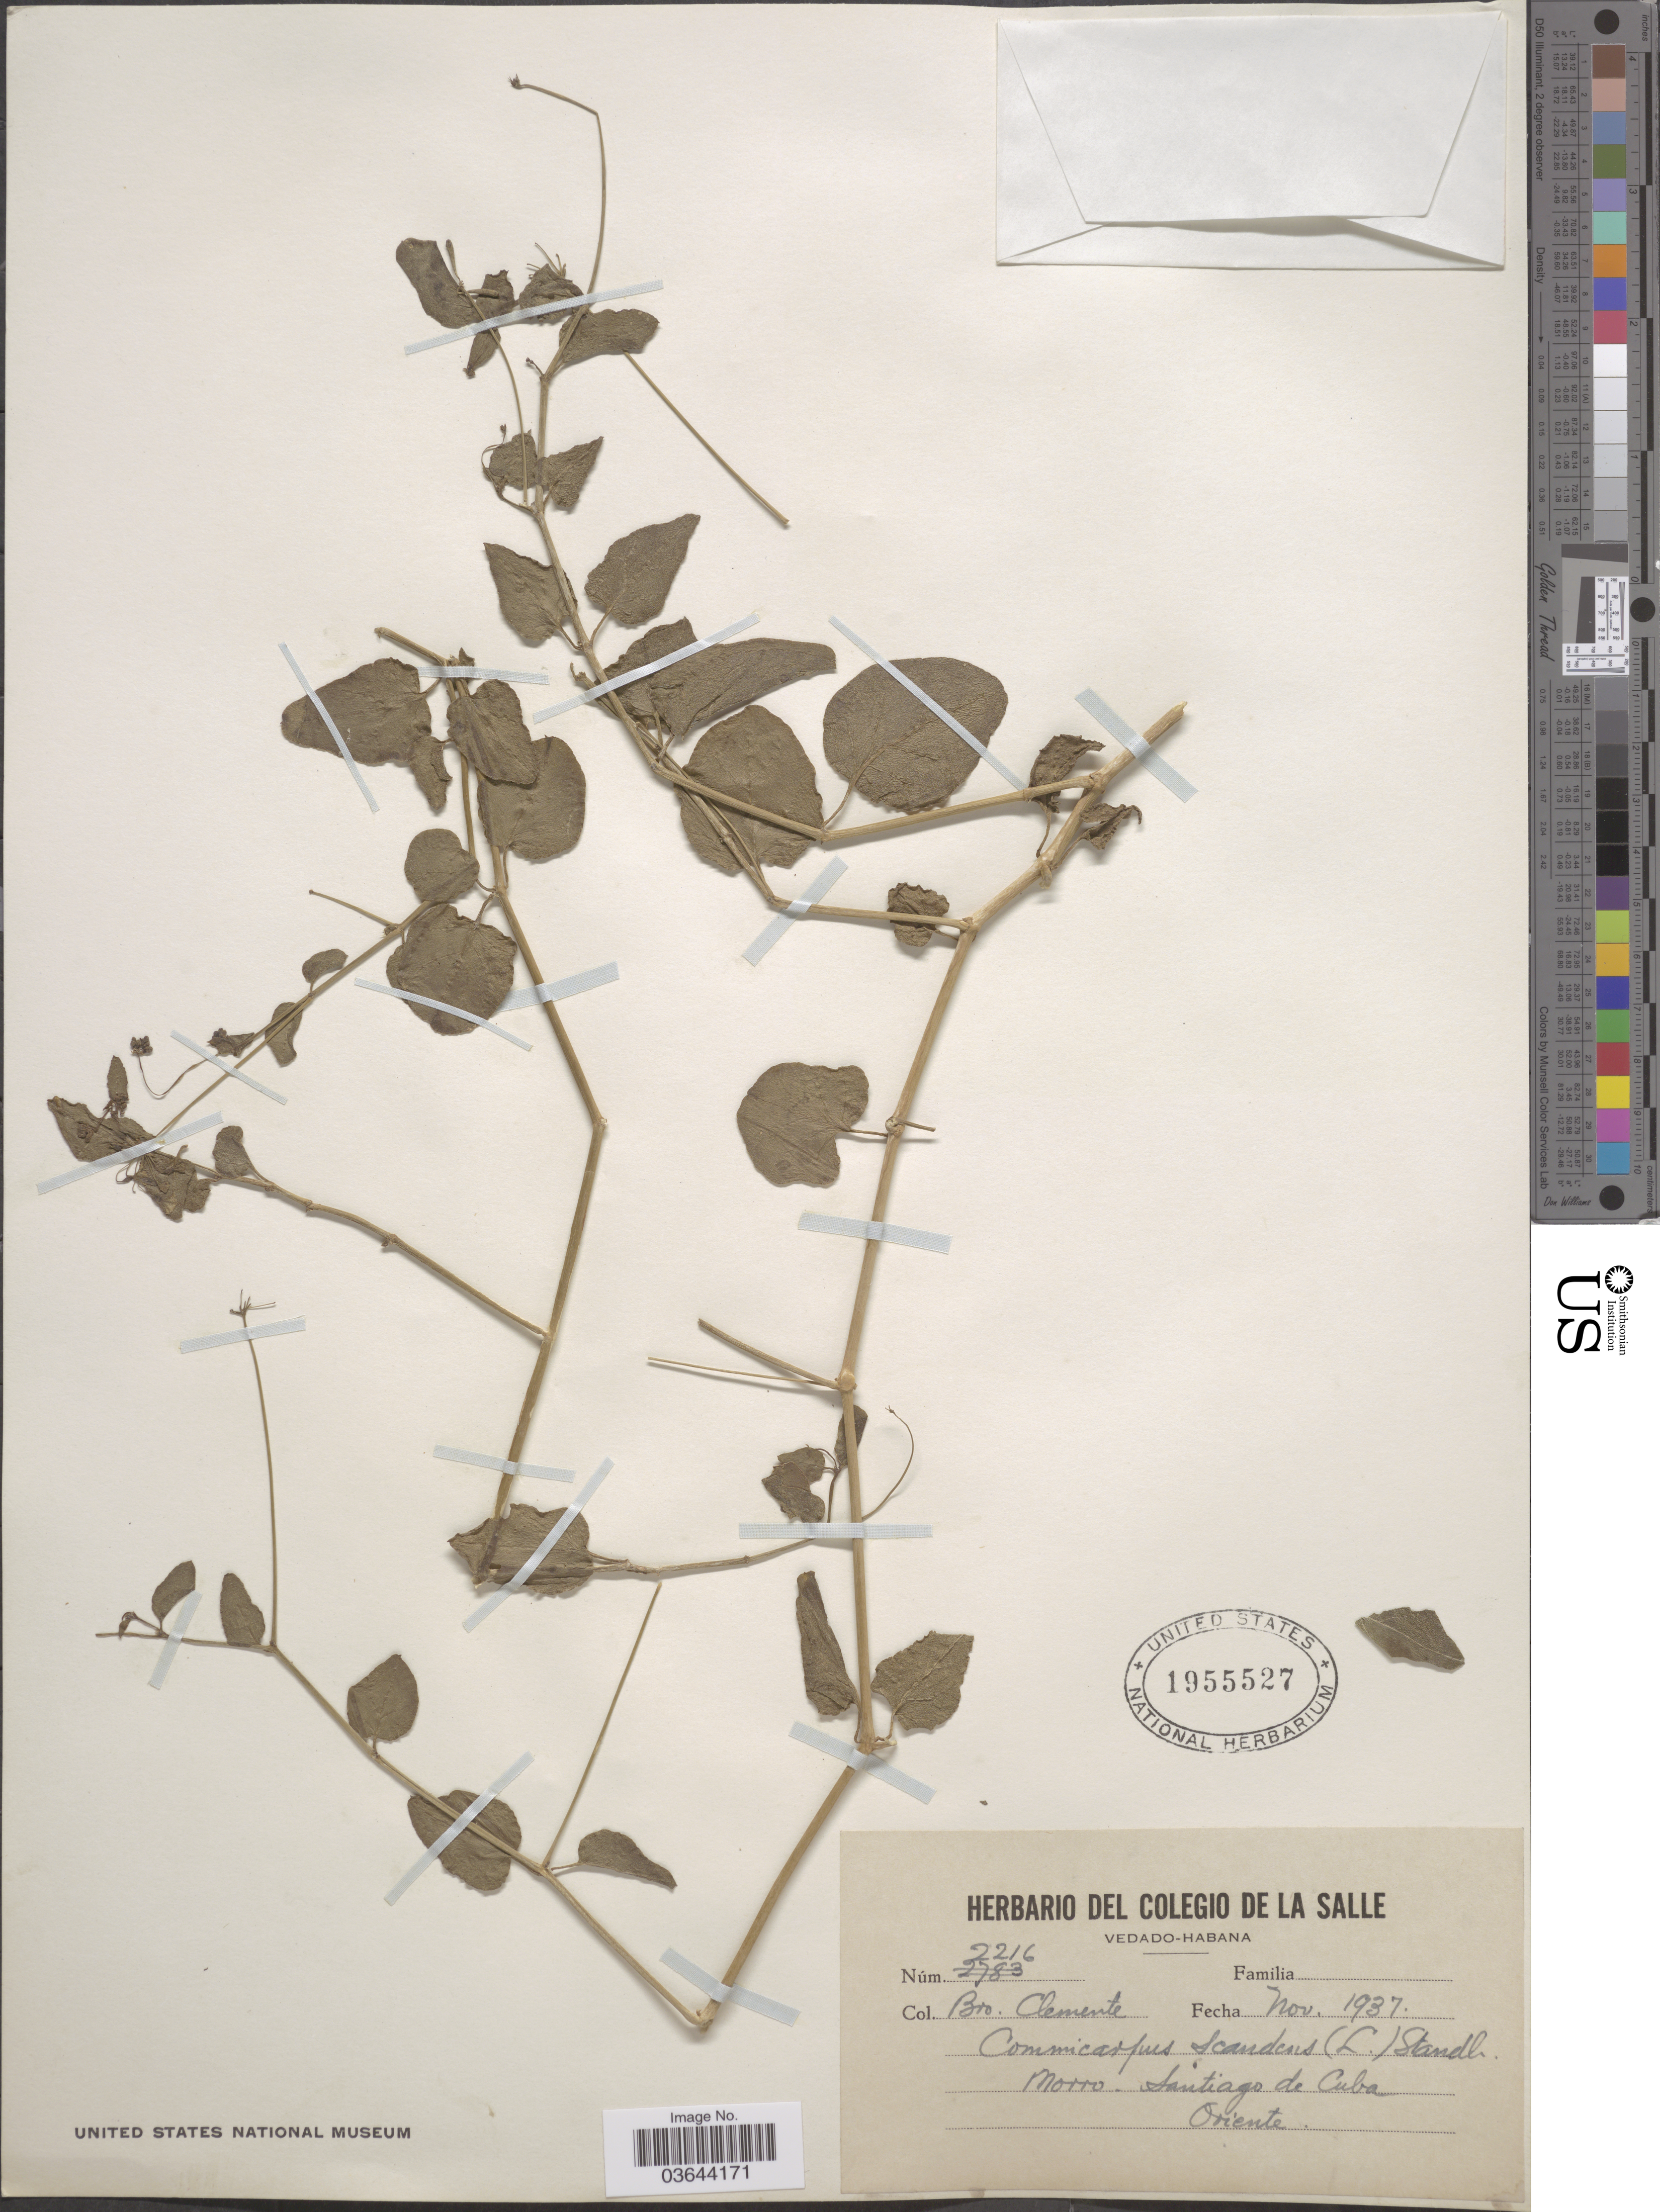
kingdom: Plantae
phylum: Tracheophyta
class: Magnoliopsida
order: Caryophyllales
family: Nyctaginaceae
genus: Commicarpus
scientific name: Commicarpus scandens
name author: (L.) Standl.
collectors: Bro. Clemente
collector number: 2216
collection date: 1937-11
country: Cuba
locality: Morro. Santiago de Cuba. Oriente.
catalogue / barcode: US 1955527